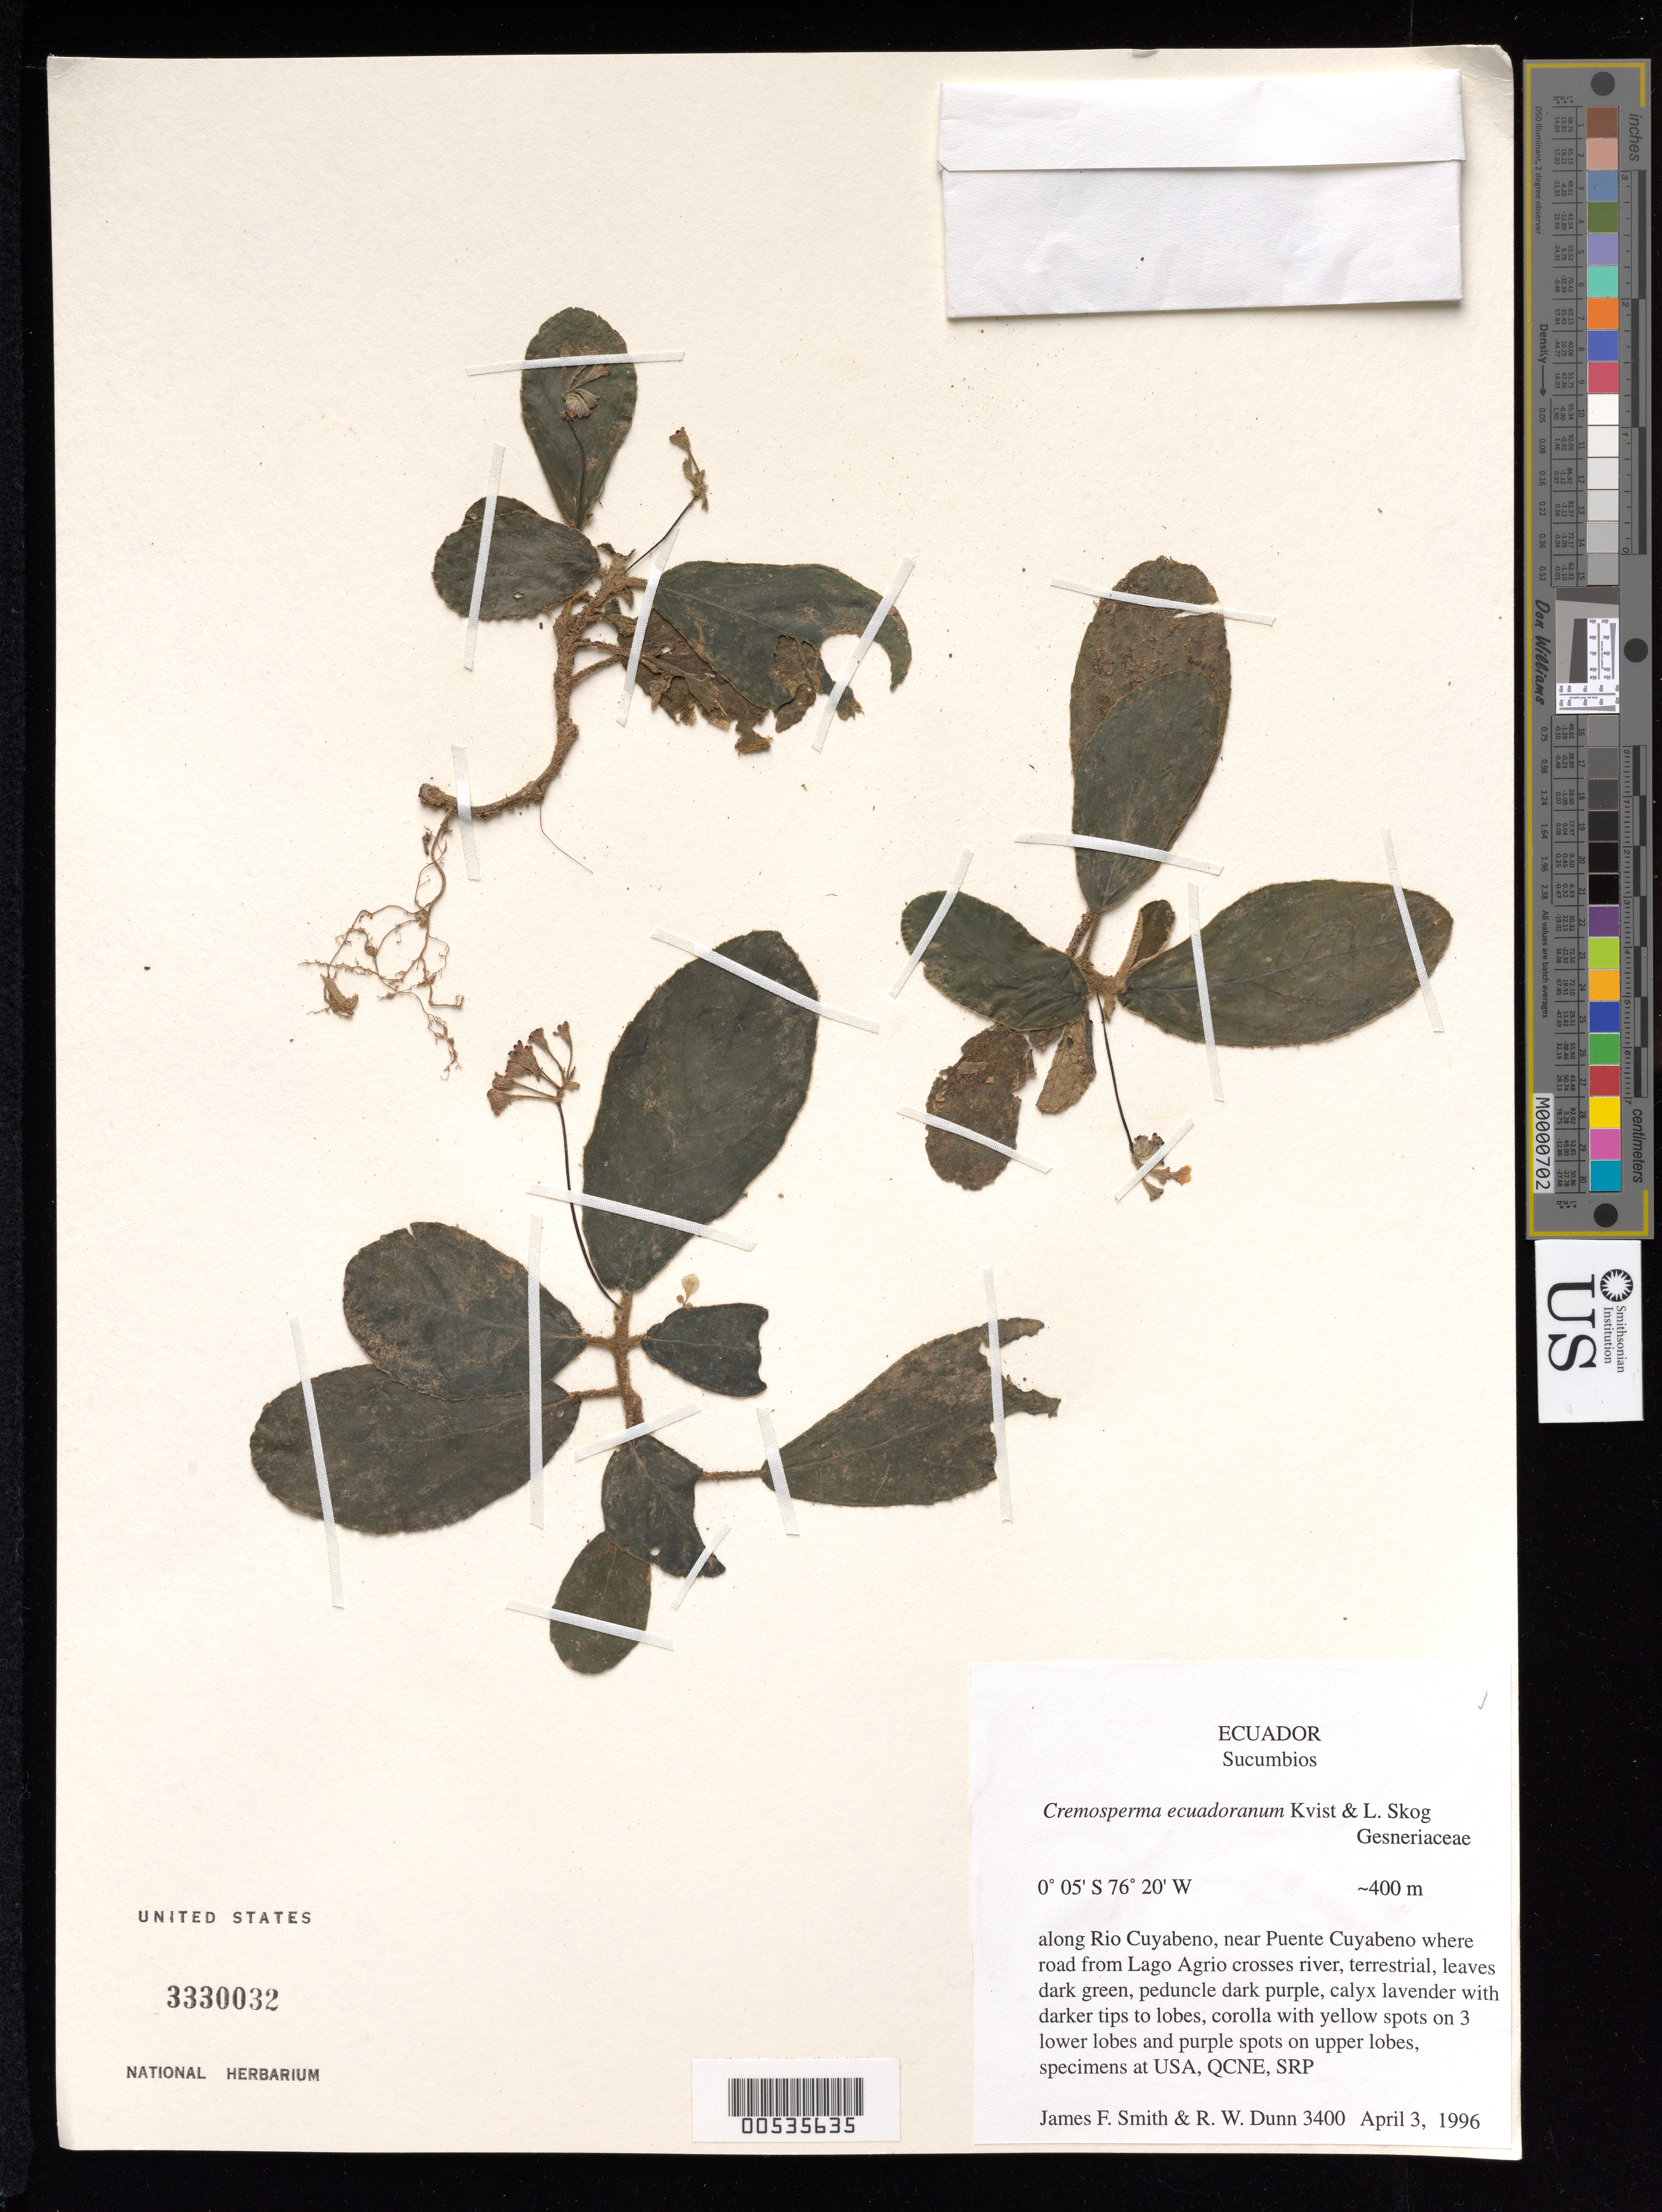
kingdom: Plantae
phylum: Tracheophyta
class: Magnoliopsida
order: Lamiales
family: Gesneriaceae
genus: Cremosperma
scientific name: Cremosperma ecuadoranum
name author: L.P. Kvist & L.E. Skog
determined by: Skog, Laurence E.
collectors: J. Smith & R. Dunn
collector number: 3400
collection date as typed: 03 Apr 1996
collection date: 1996-04-03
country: Ecuador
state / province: Sucumbíos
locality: Along Rio Cuyabeno, near Puente Cuyabeno where road from Lago Agrio crosses river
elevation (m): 400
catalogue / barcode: US 3330032